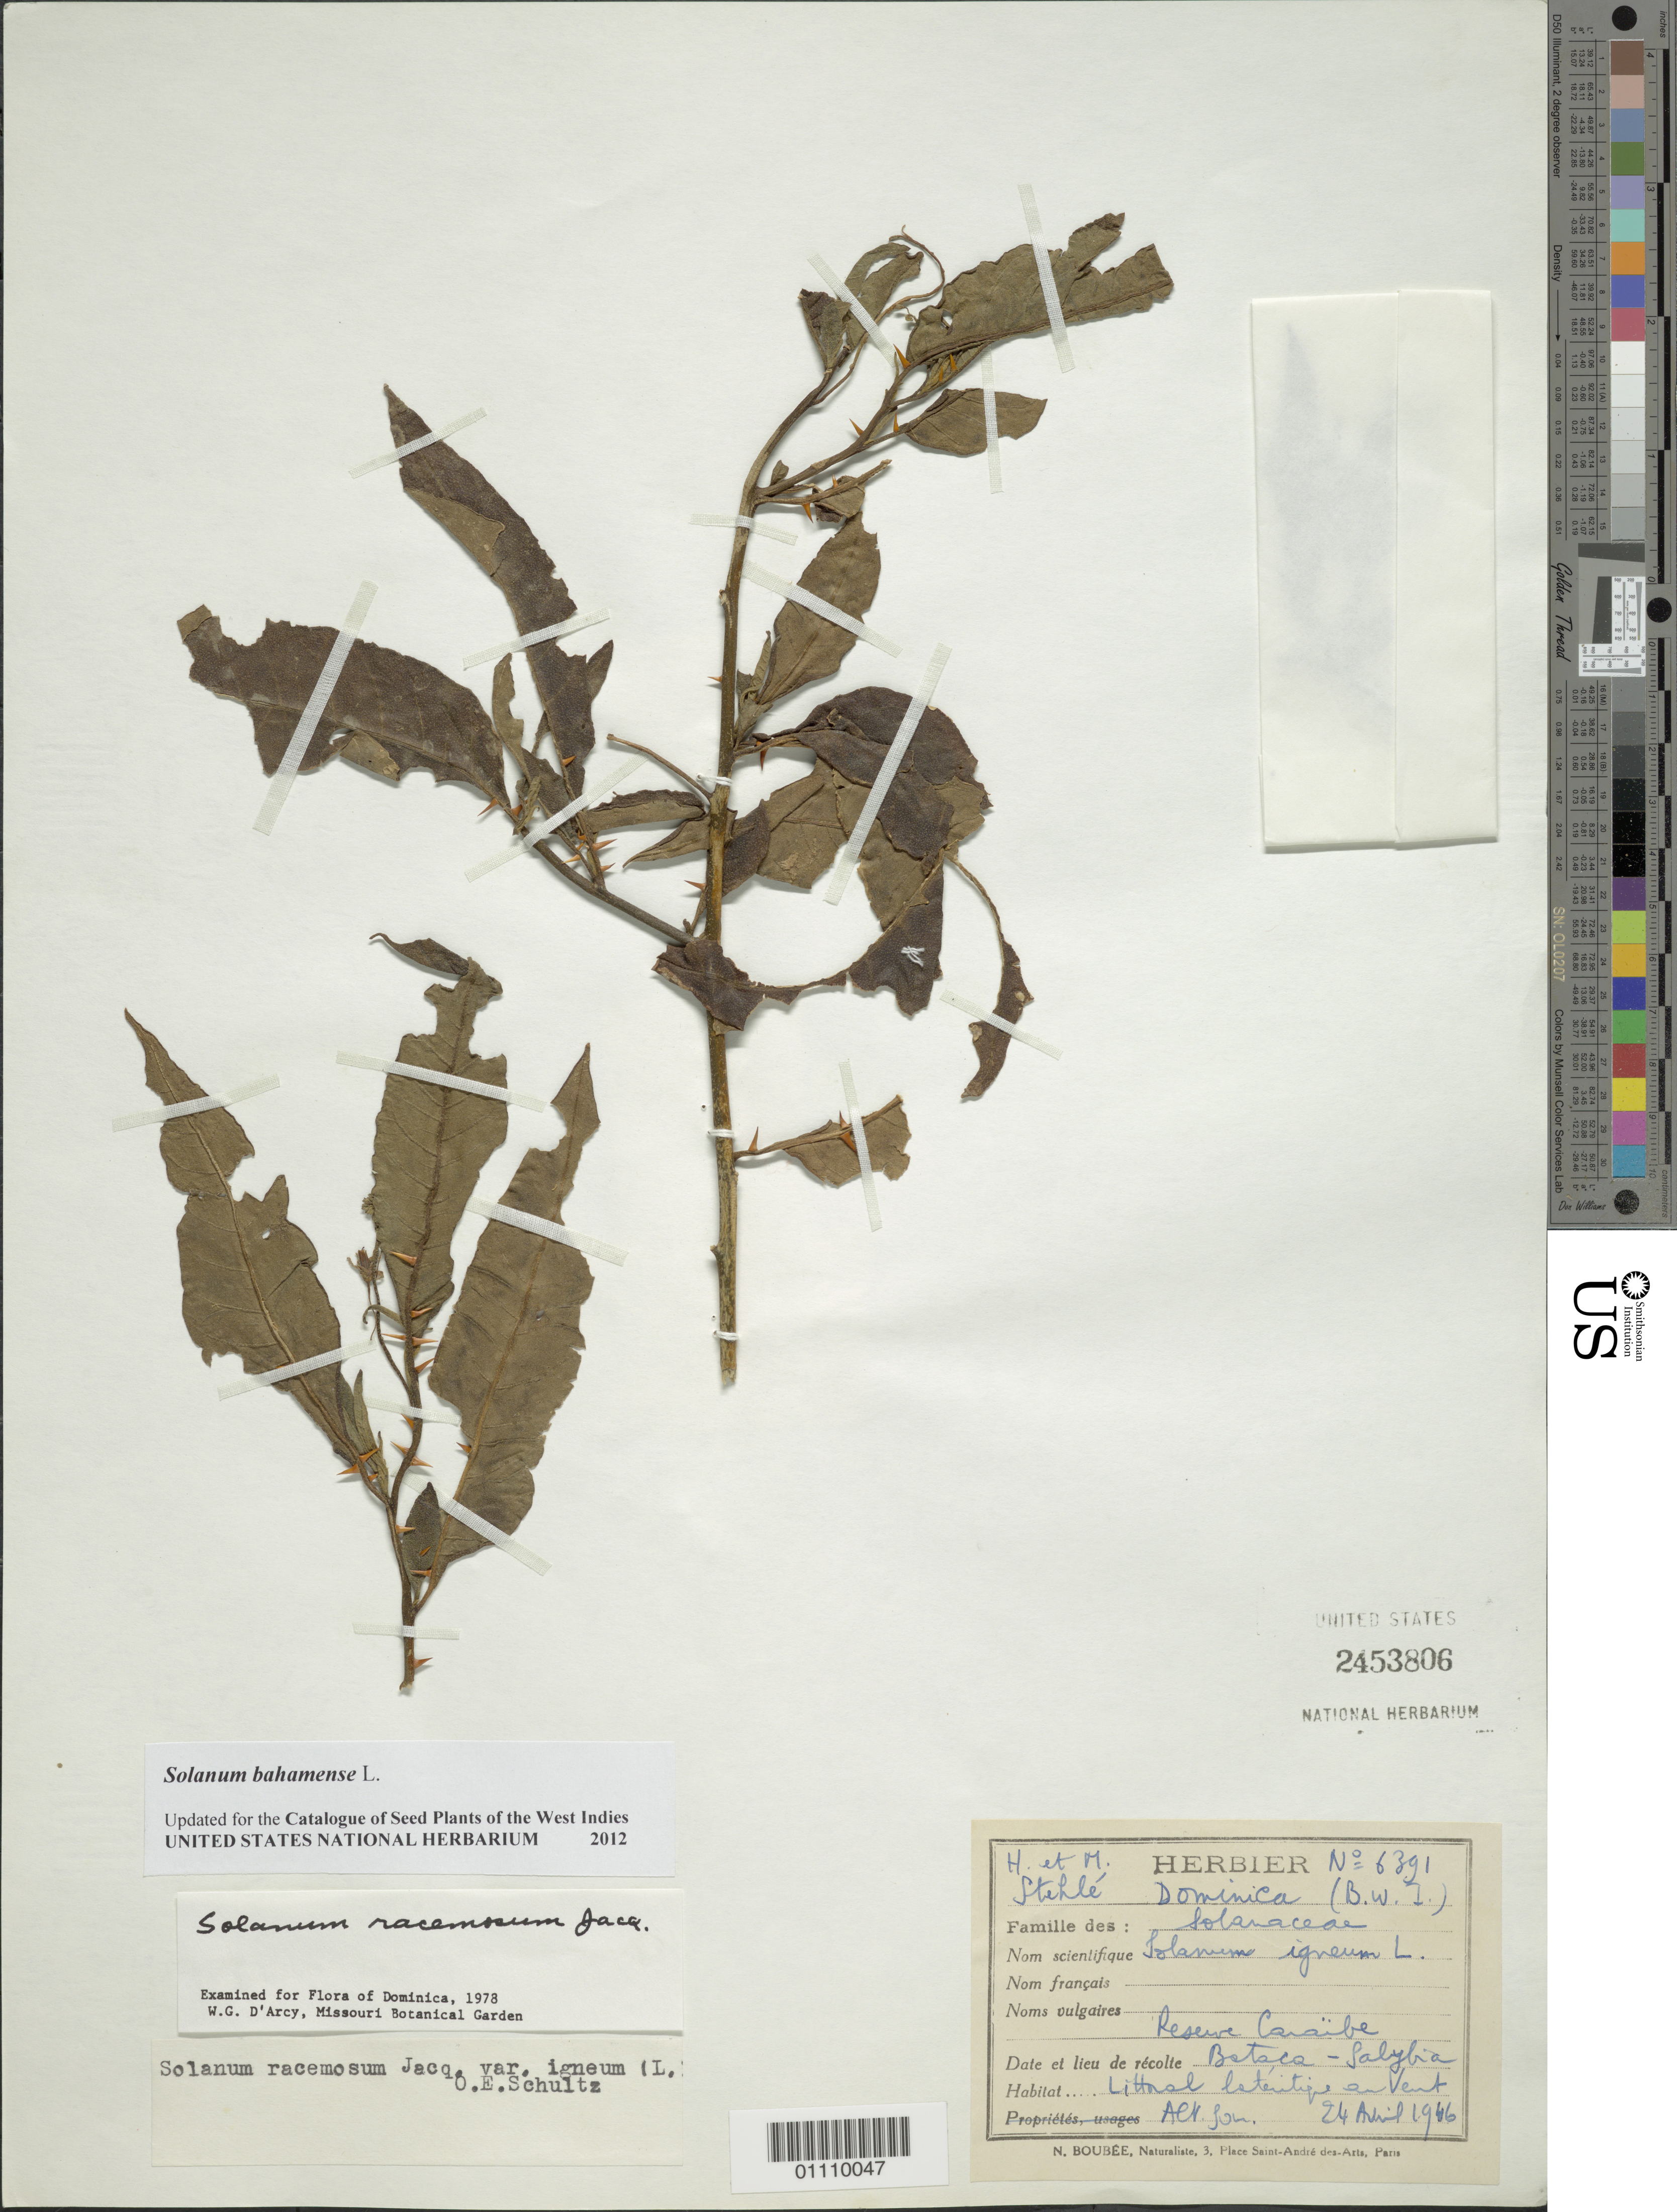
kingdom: Plantae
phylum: Tracheophyta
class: Magnoliopsida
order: Solanales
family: Solanaceae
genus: Solanum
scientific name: Solanum bahamense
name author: L.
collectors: H. Stehlé & M. Stehlé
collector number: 6391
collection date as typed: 24 Apr 1946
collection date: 1946-04-24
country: Dominica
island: Dominica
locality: Reserve Caraïbe, Bataca-Salybia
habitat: Littoral latérique en Vent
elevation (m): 50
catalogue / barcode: US 2453806